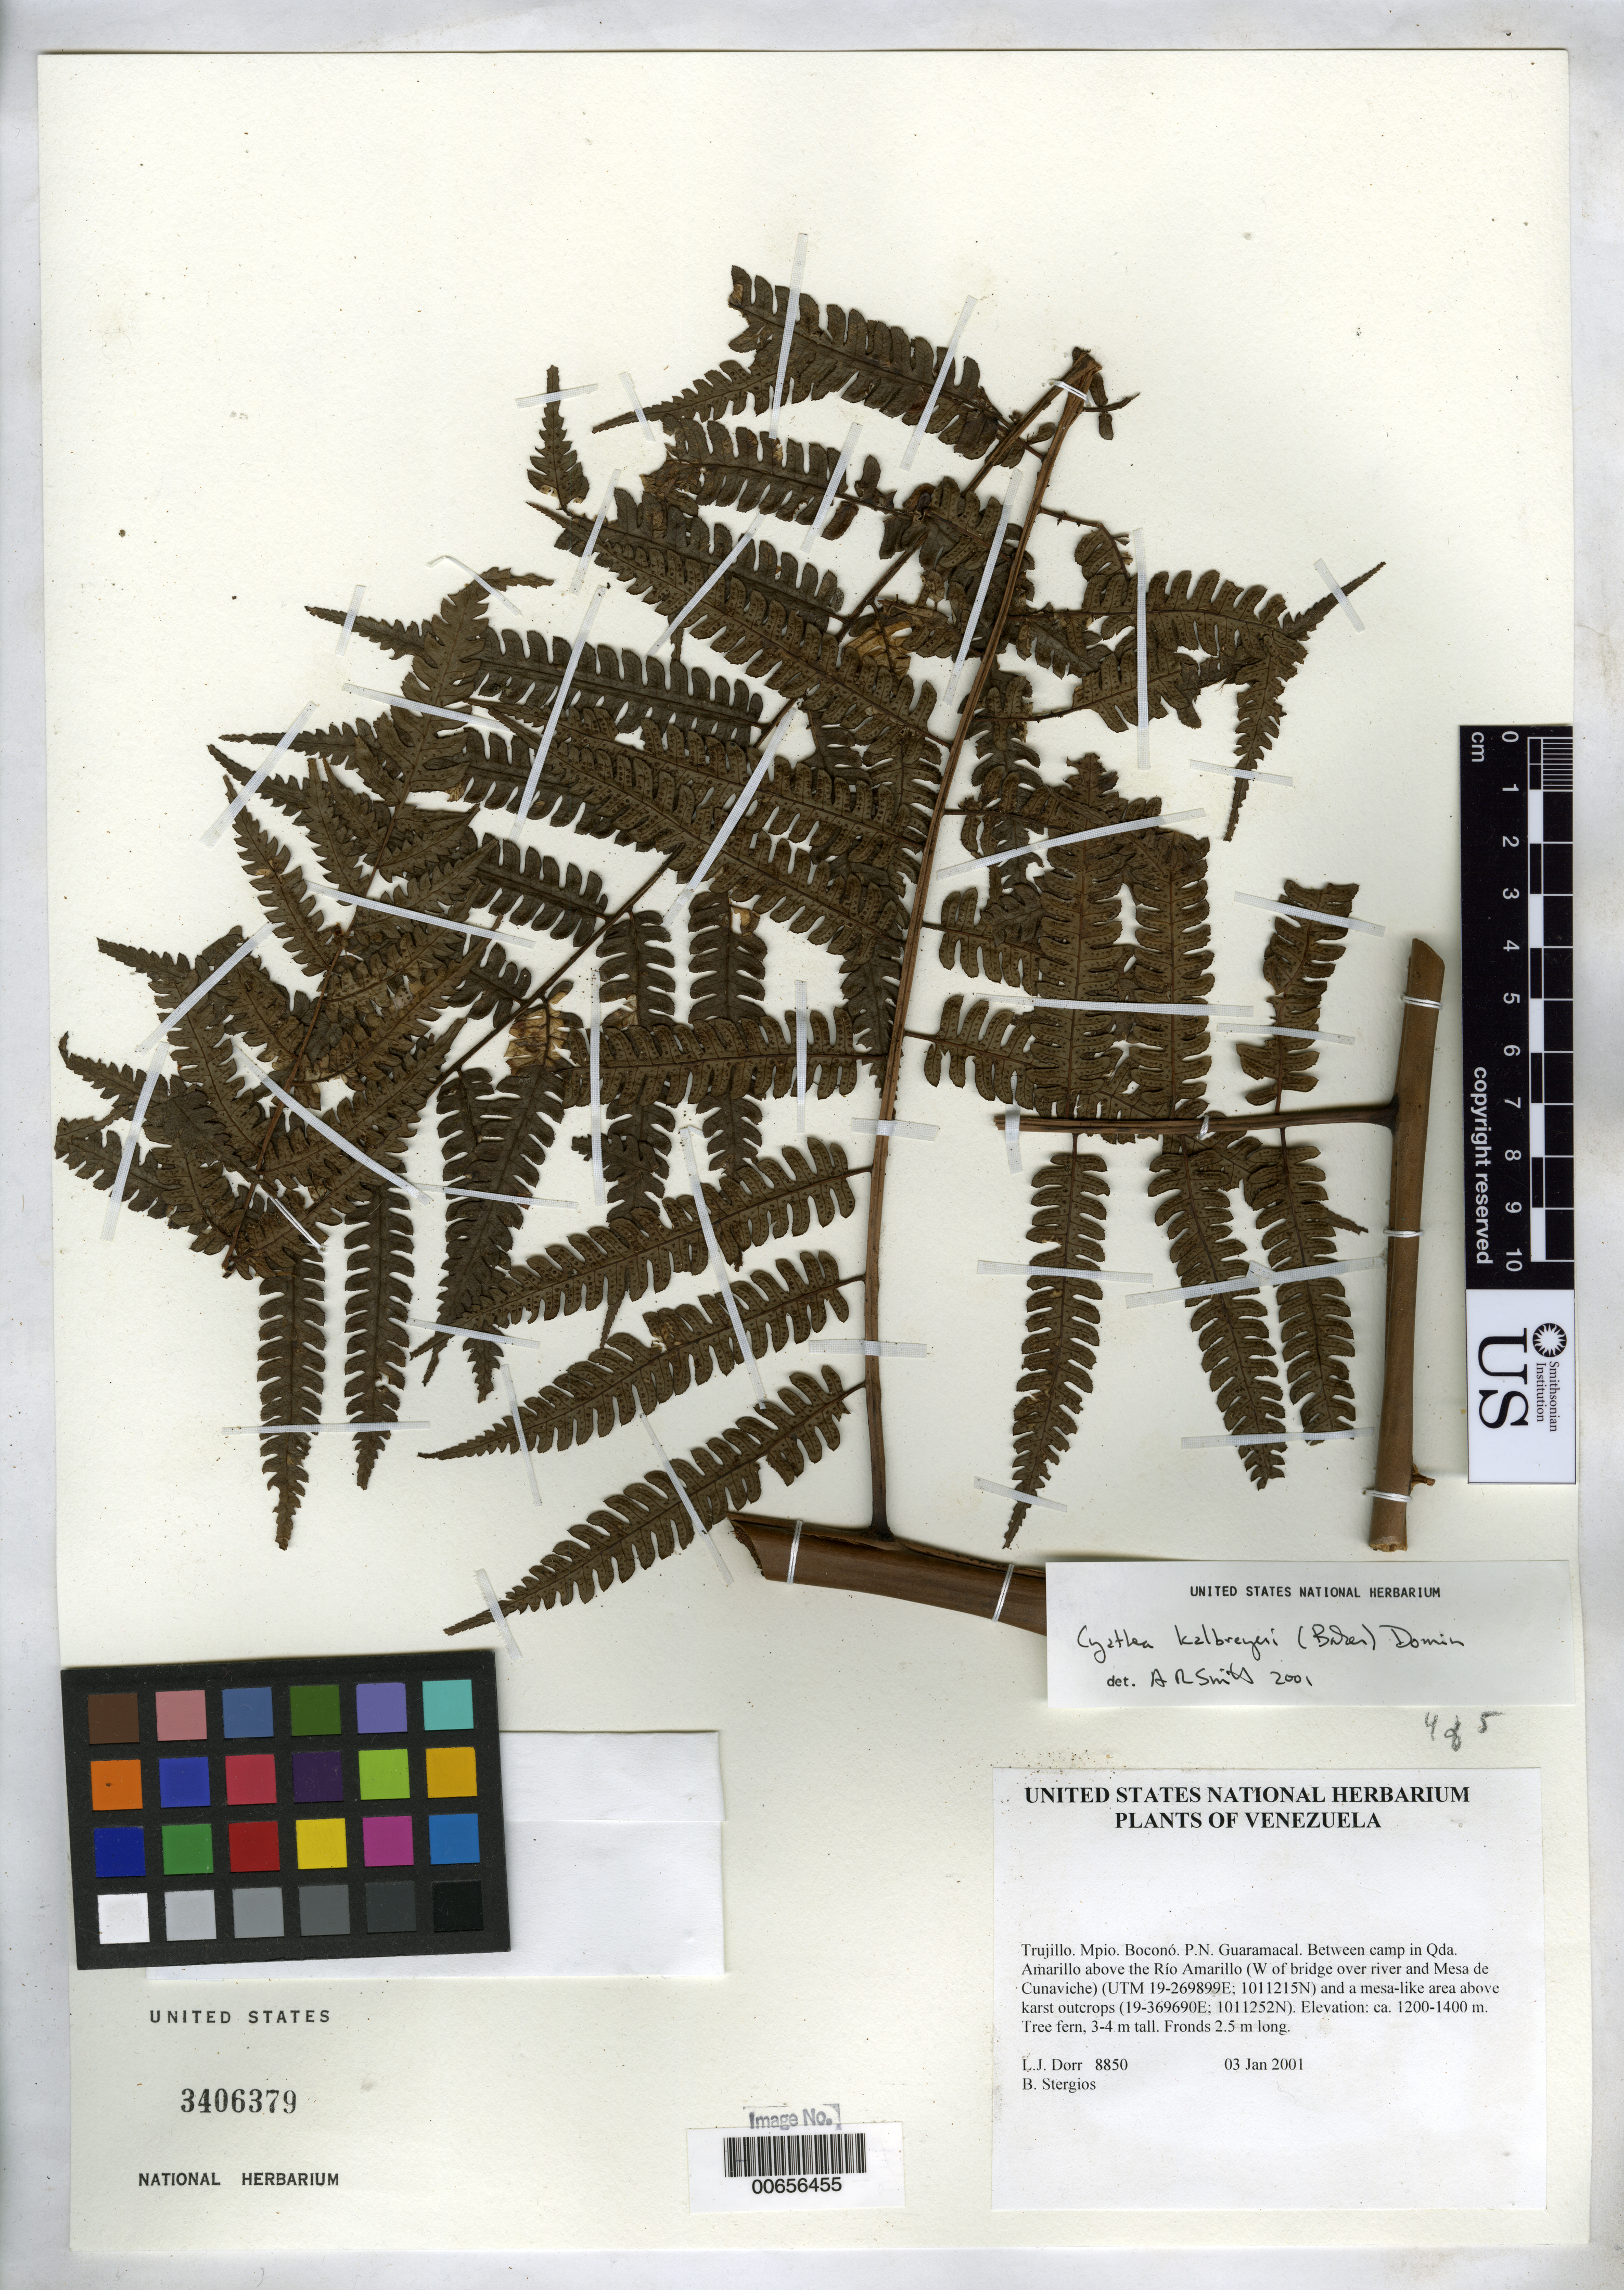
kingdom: Plantae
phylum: Tracheophyta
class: Polypodiopsida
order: Cyatheales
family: Cyatheaceae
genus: Cyathea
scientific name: Cyathea kalbreyeri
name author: (Baker) Domin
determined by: Smith, Alan R., (UC)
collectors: L. J. Dorr & B. G. Stergios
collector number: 8850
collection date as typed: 03 Jan 2001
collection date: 2001-01-03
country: Venezuela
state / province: Trujillo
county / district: Boconó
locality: Parque Nacional Guaramacal. Between camp in Qda Amarillo above Río Amarillo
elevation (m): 1200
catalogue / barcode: US 3406379